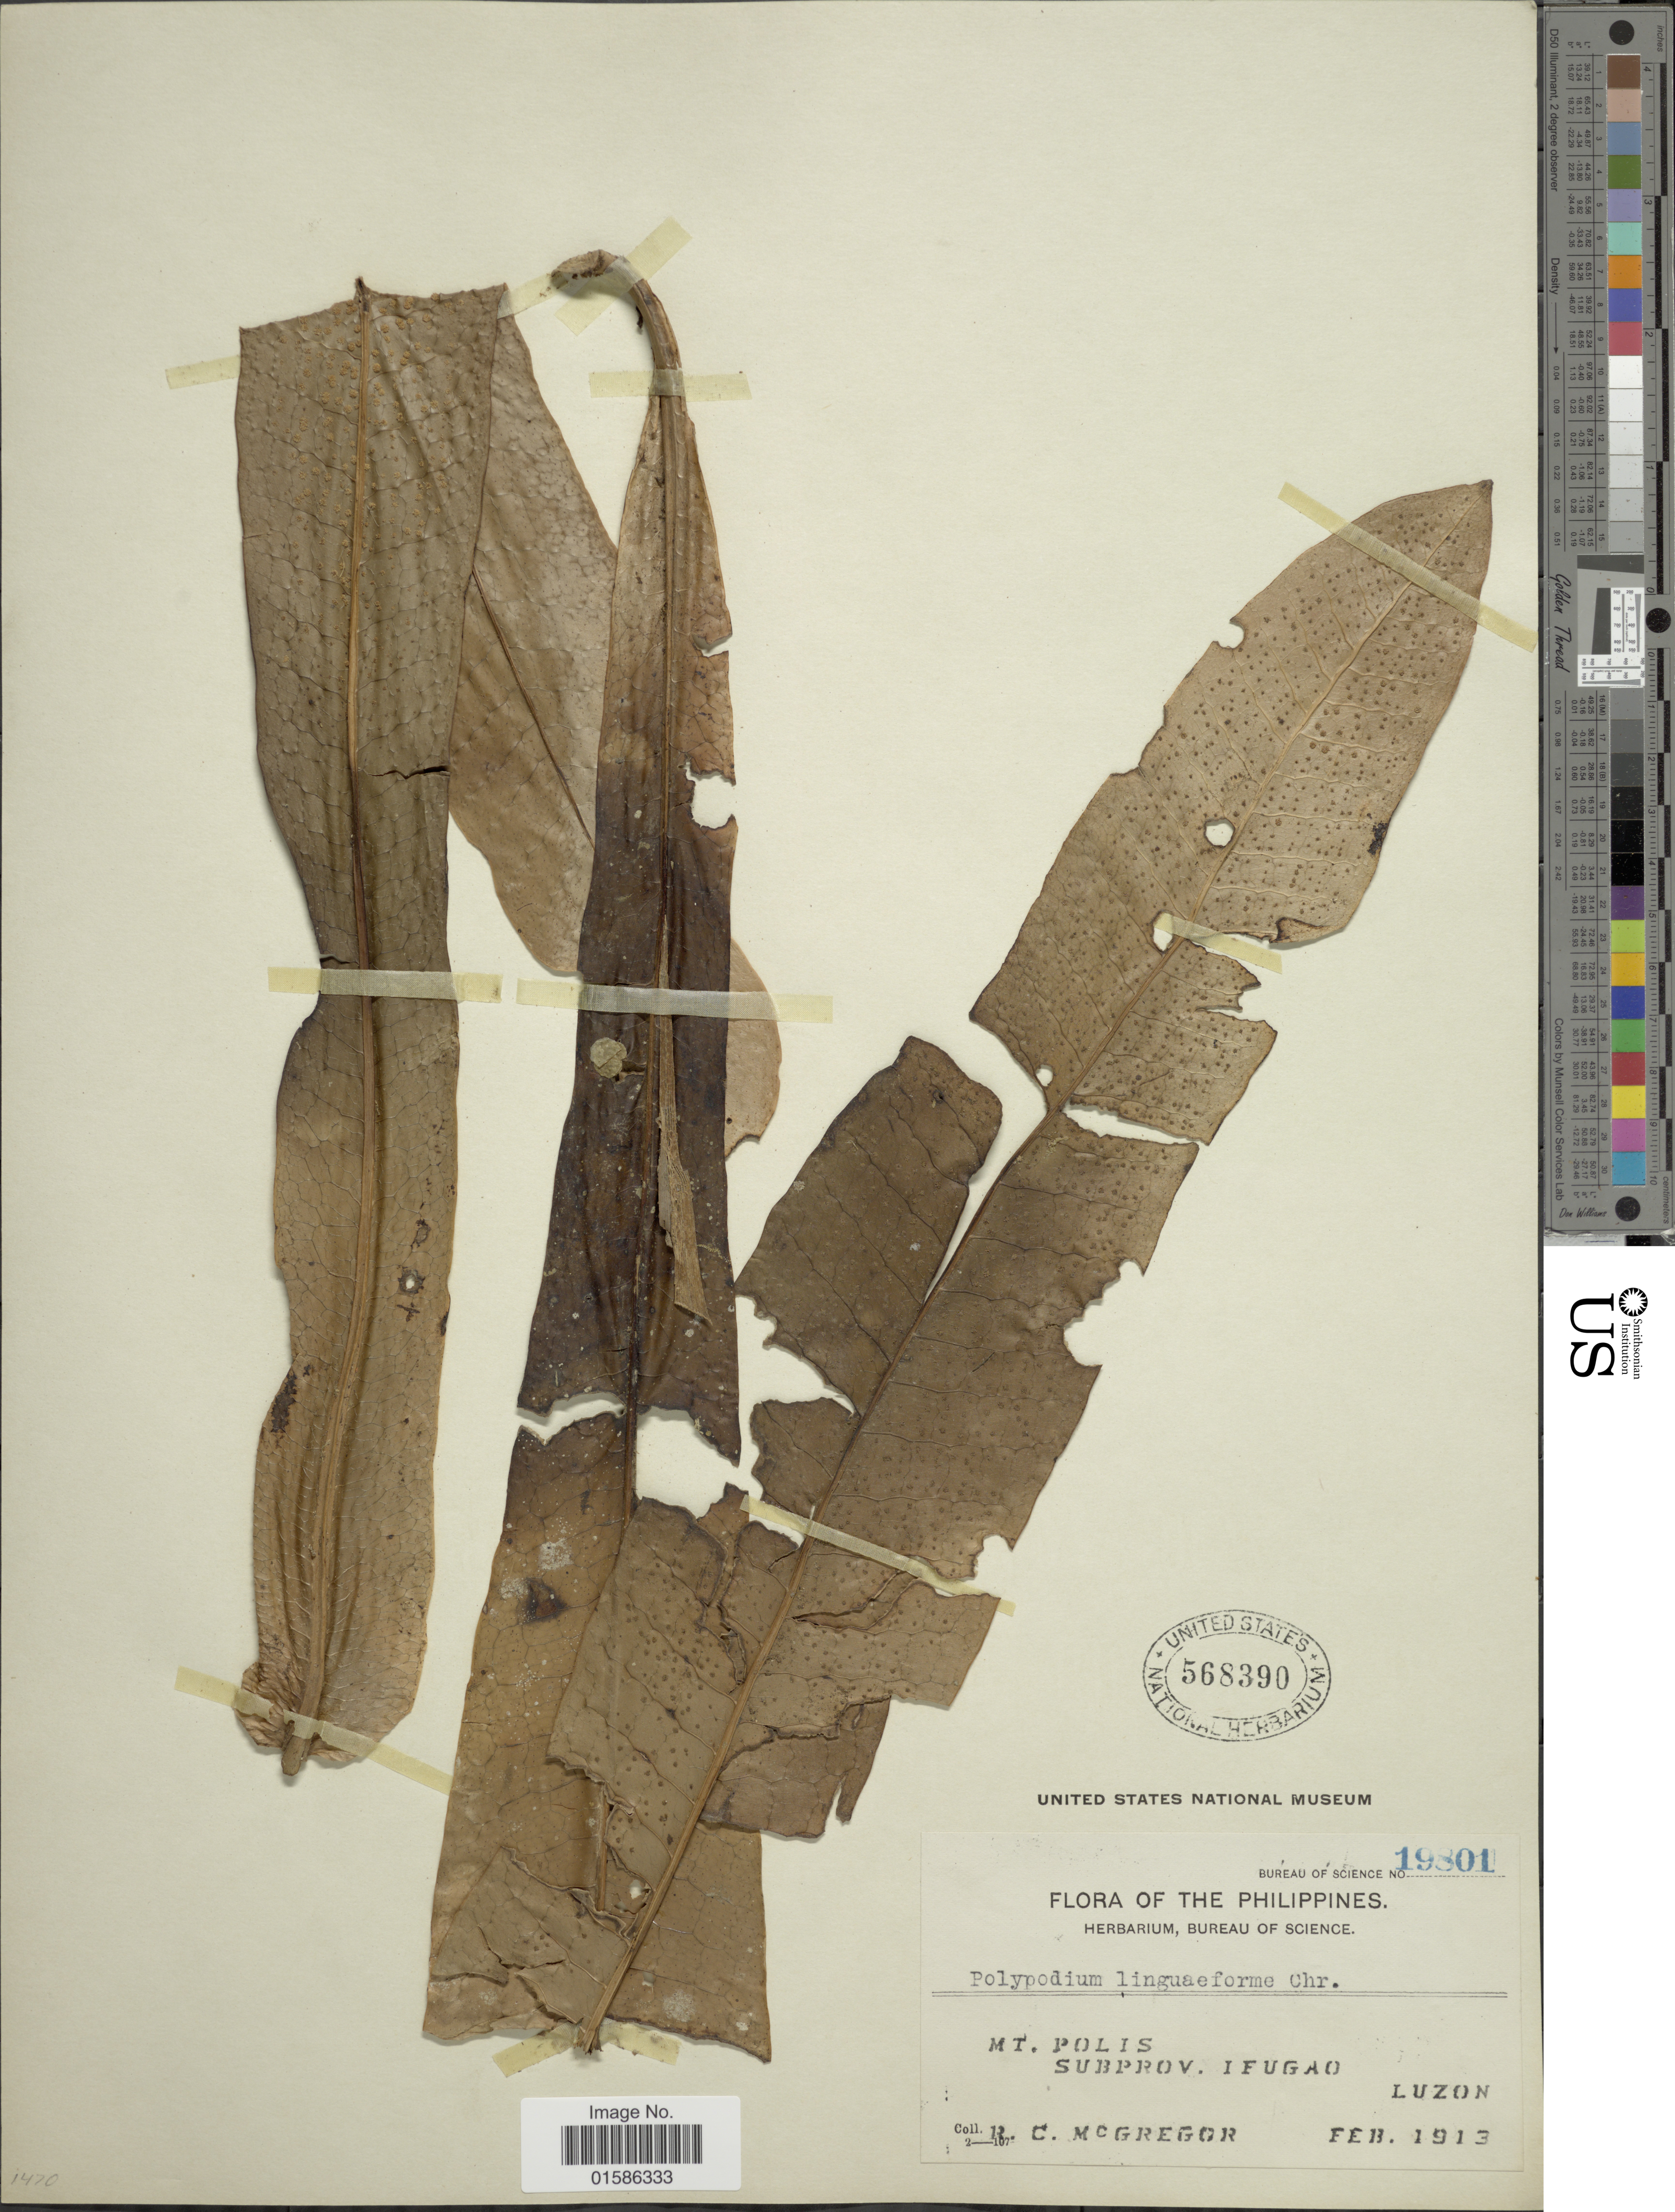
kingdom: Plantae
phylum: Tracheophyta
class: Polypodiopsida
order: Polypodiales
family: Polypodiaceae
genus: Microsorum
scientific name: Microsorum linguiforme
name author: (Mett.) Copel.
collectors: R. C. McGregor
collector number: Bureau of Science 19801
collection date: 1913-02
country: Philippines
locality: Mt Polis, Subprov. Ifugao, Luzon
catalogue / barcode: US 568390